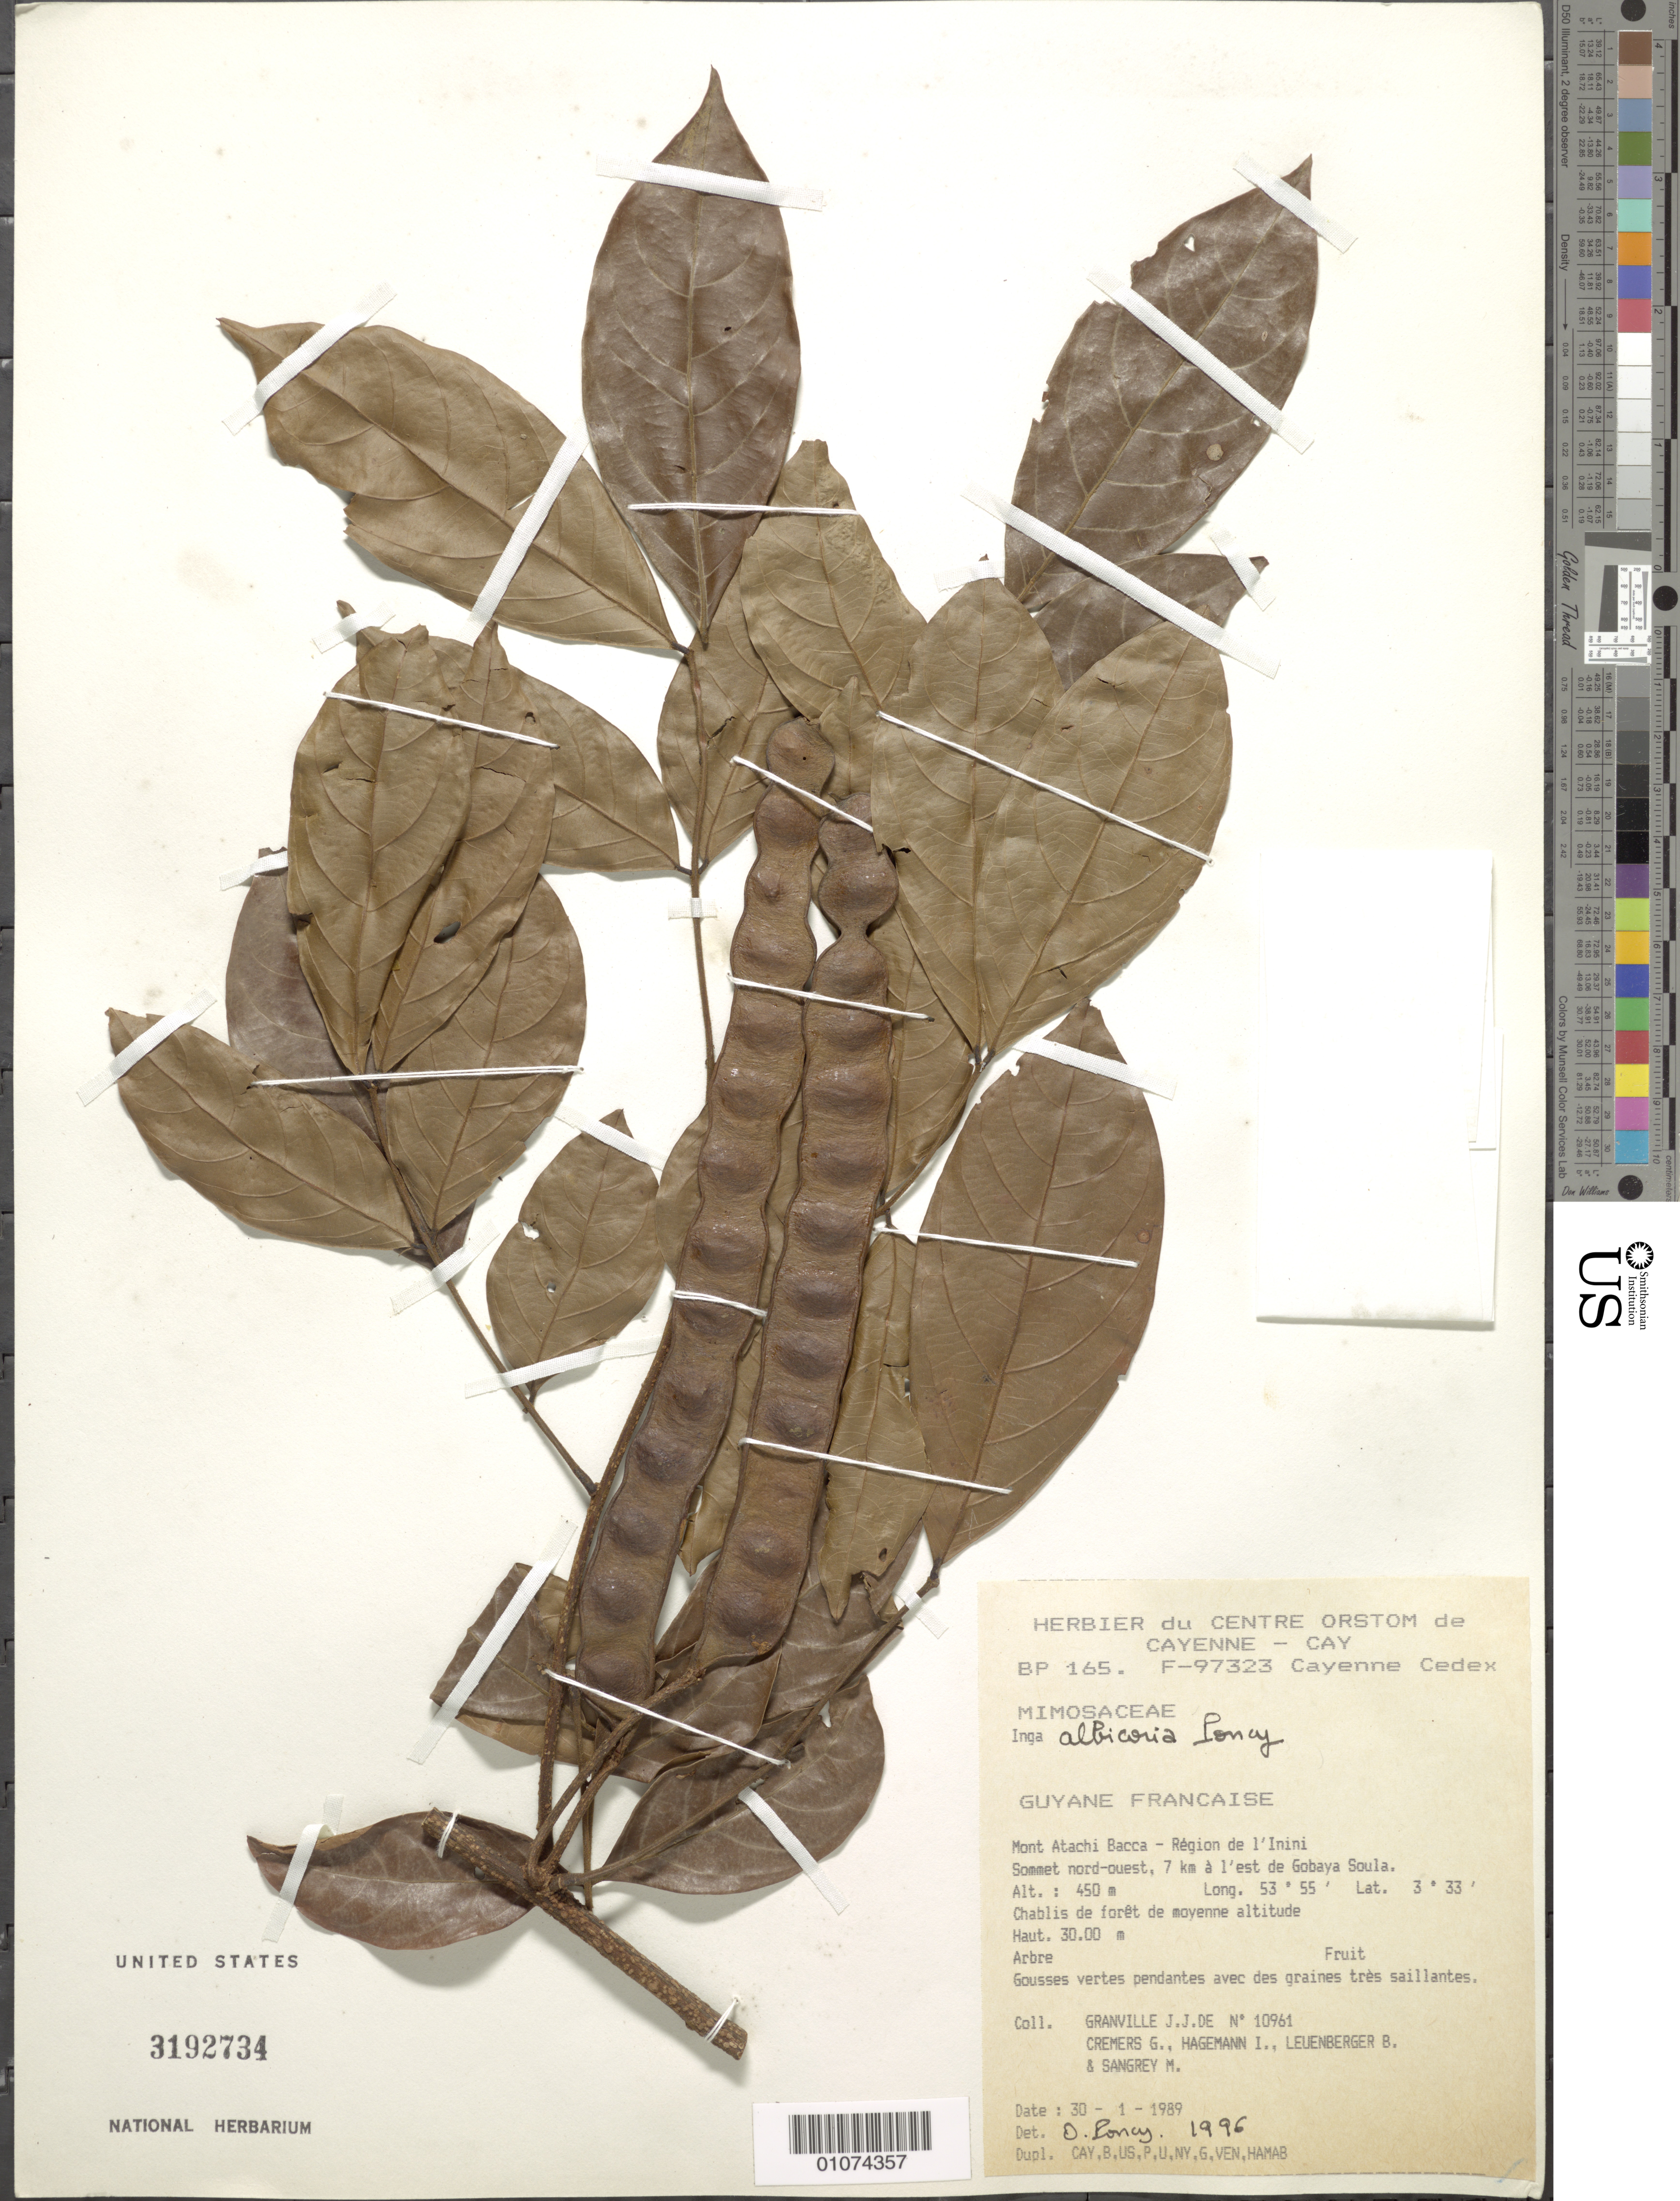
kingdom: Plantae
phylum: Tracheophyta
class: Magnoliopsida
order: Fabales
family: Fabaceae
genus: Inga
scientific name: Inga albicoria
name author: Poncy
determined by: Poncy, O.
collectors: J.-J. de Granville, G. Cremers, J. Hagemann, B. E. Leuenberger & M. S. Sangrey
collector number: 10961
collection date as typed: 30-Jan-89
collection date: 1989-01-30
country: French Guiana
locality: Mont Atachi Bacca, région de l'Inini, sommet Nord-Ouest, 6 km à l'Est de Gobaya Soula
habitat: Chablis de foret de moyenne altitude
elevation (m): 450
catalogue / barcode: US 3192734